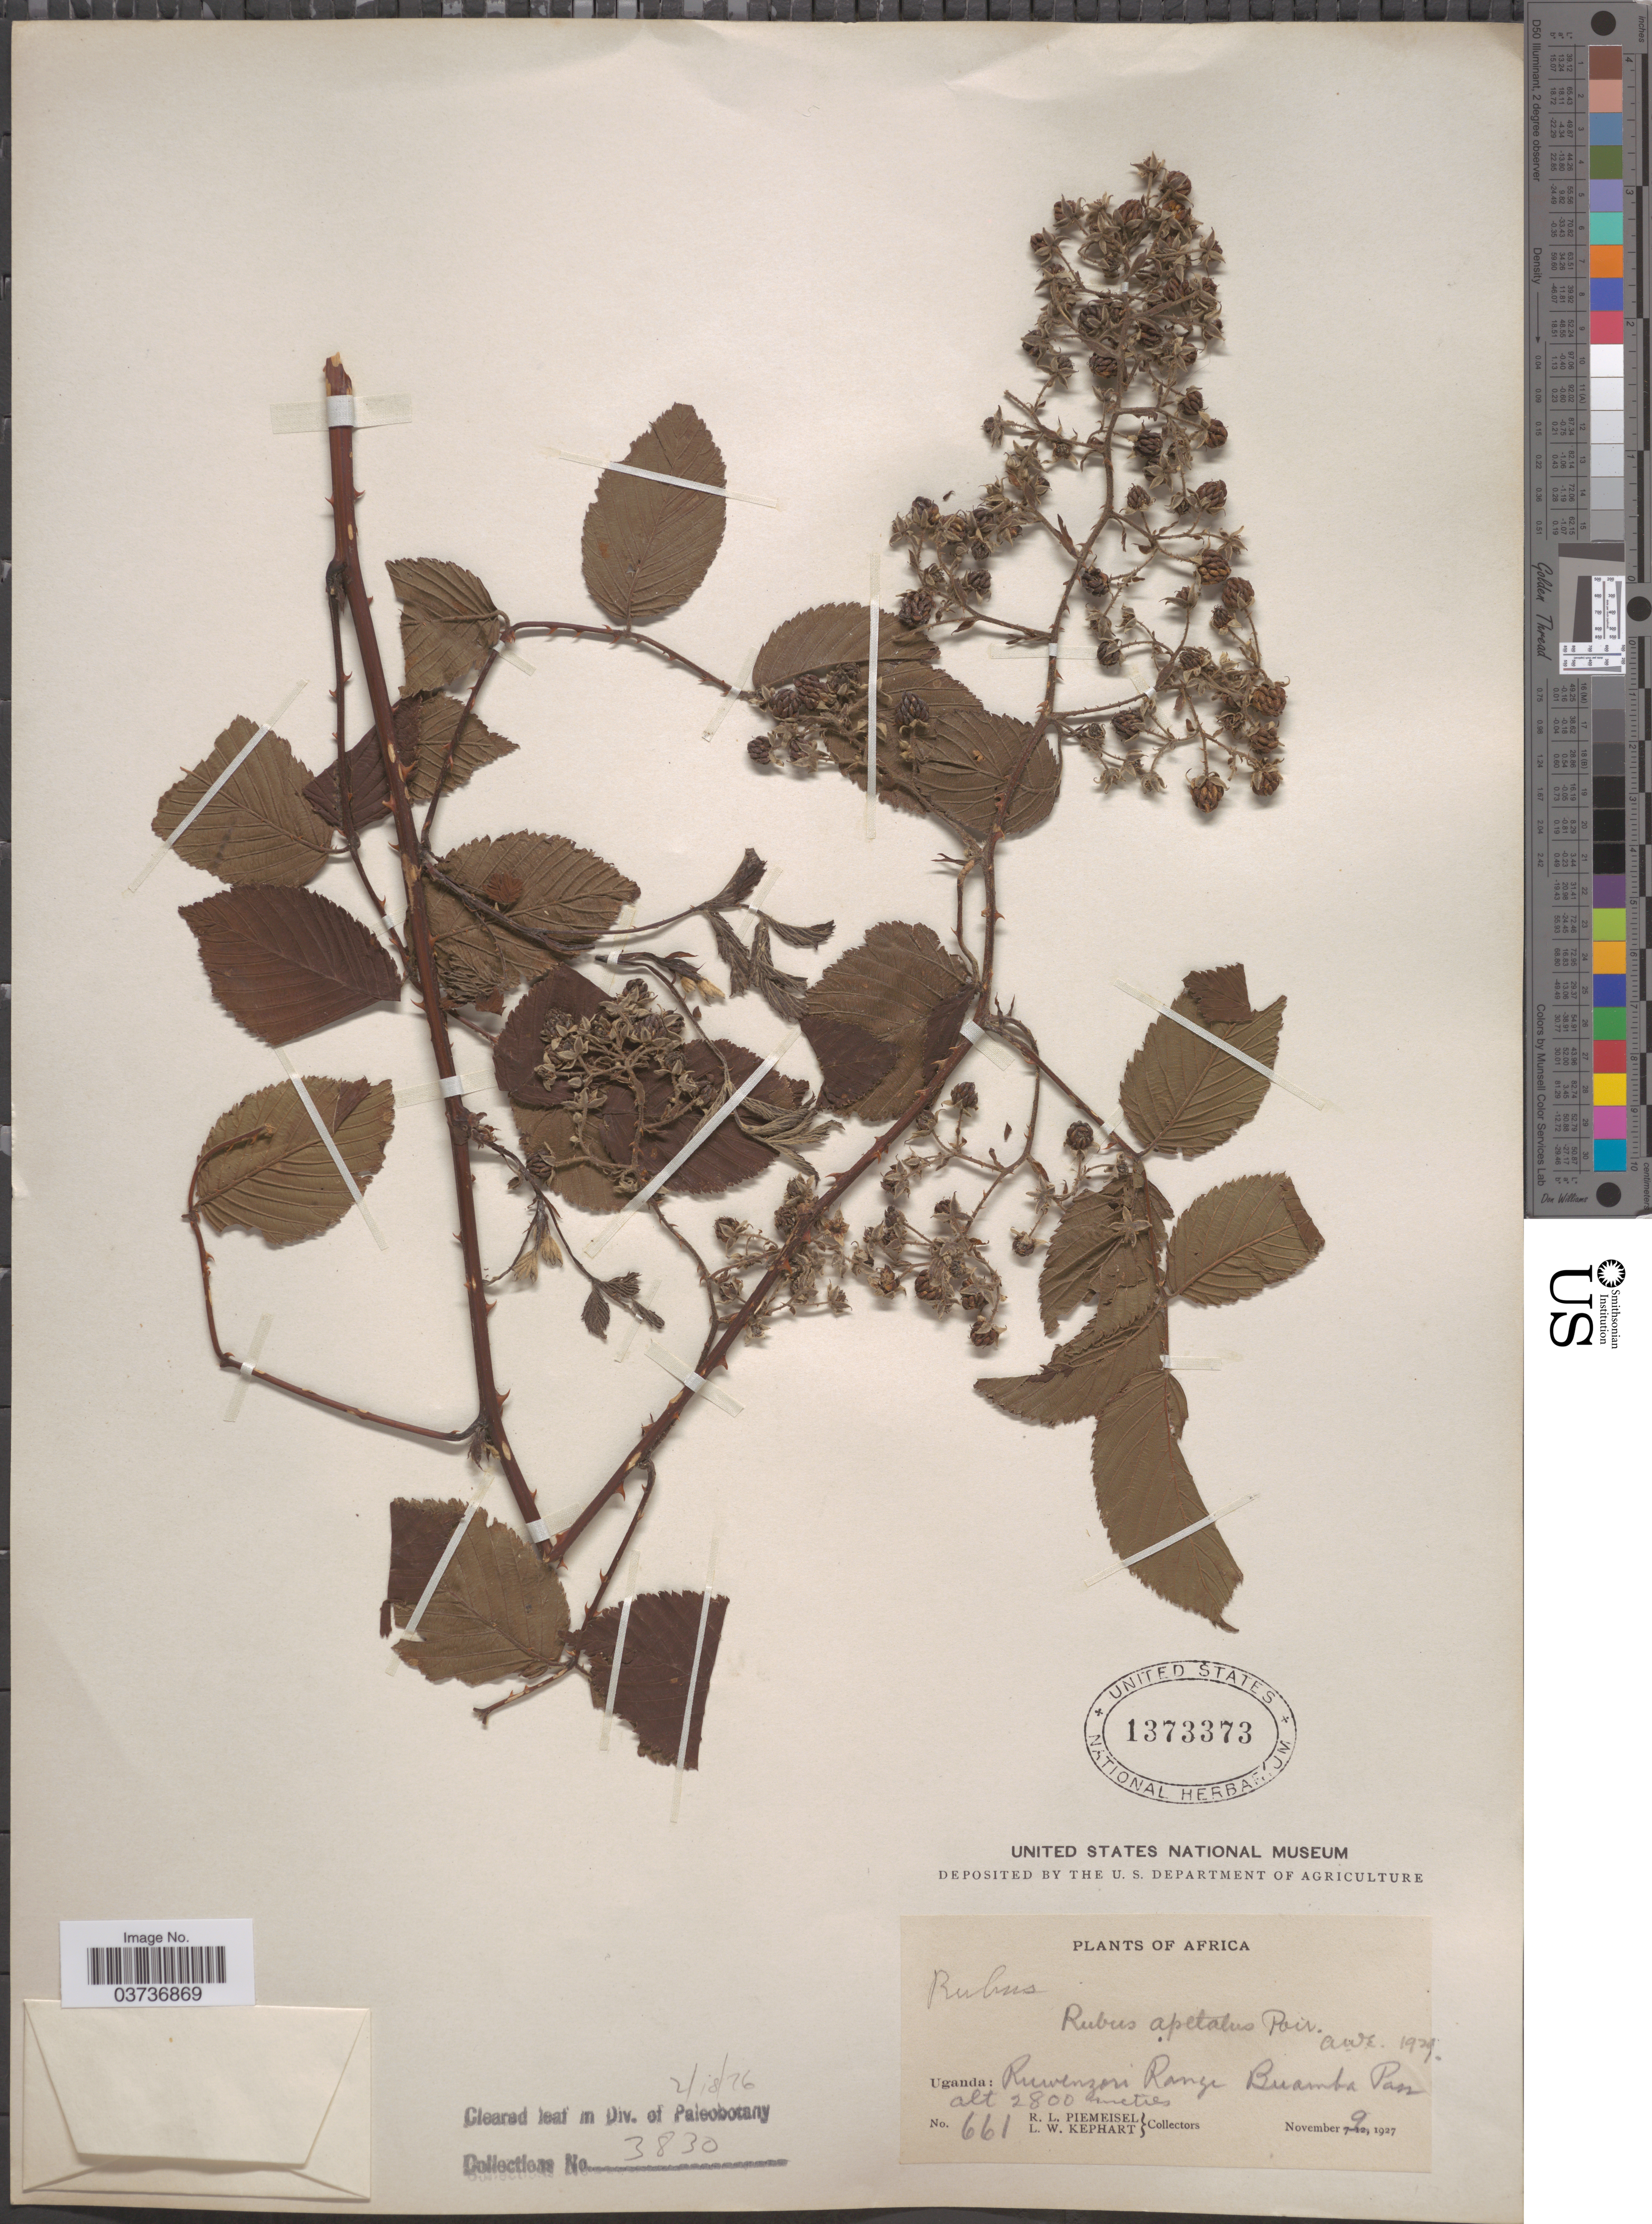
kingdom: Plantae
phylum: Tracheophyta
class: Magnoliopsida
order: Rosales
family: Rosaceae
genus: Rubus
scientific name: Rubus apetalus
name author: Poir.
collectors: R. L. Piemeisel & L. W. Kephart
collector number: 661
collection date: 1927-11-09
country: Uganda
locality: Ruwenzori Range Buamba Pass.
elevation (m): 2800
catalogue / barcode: US 1373373